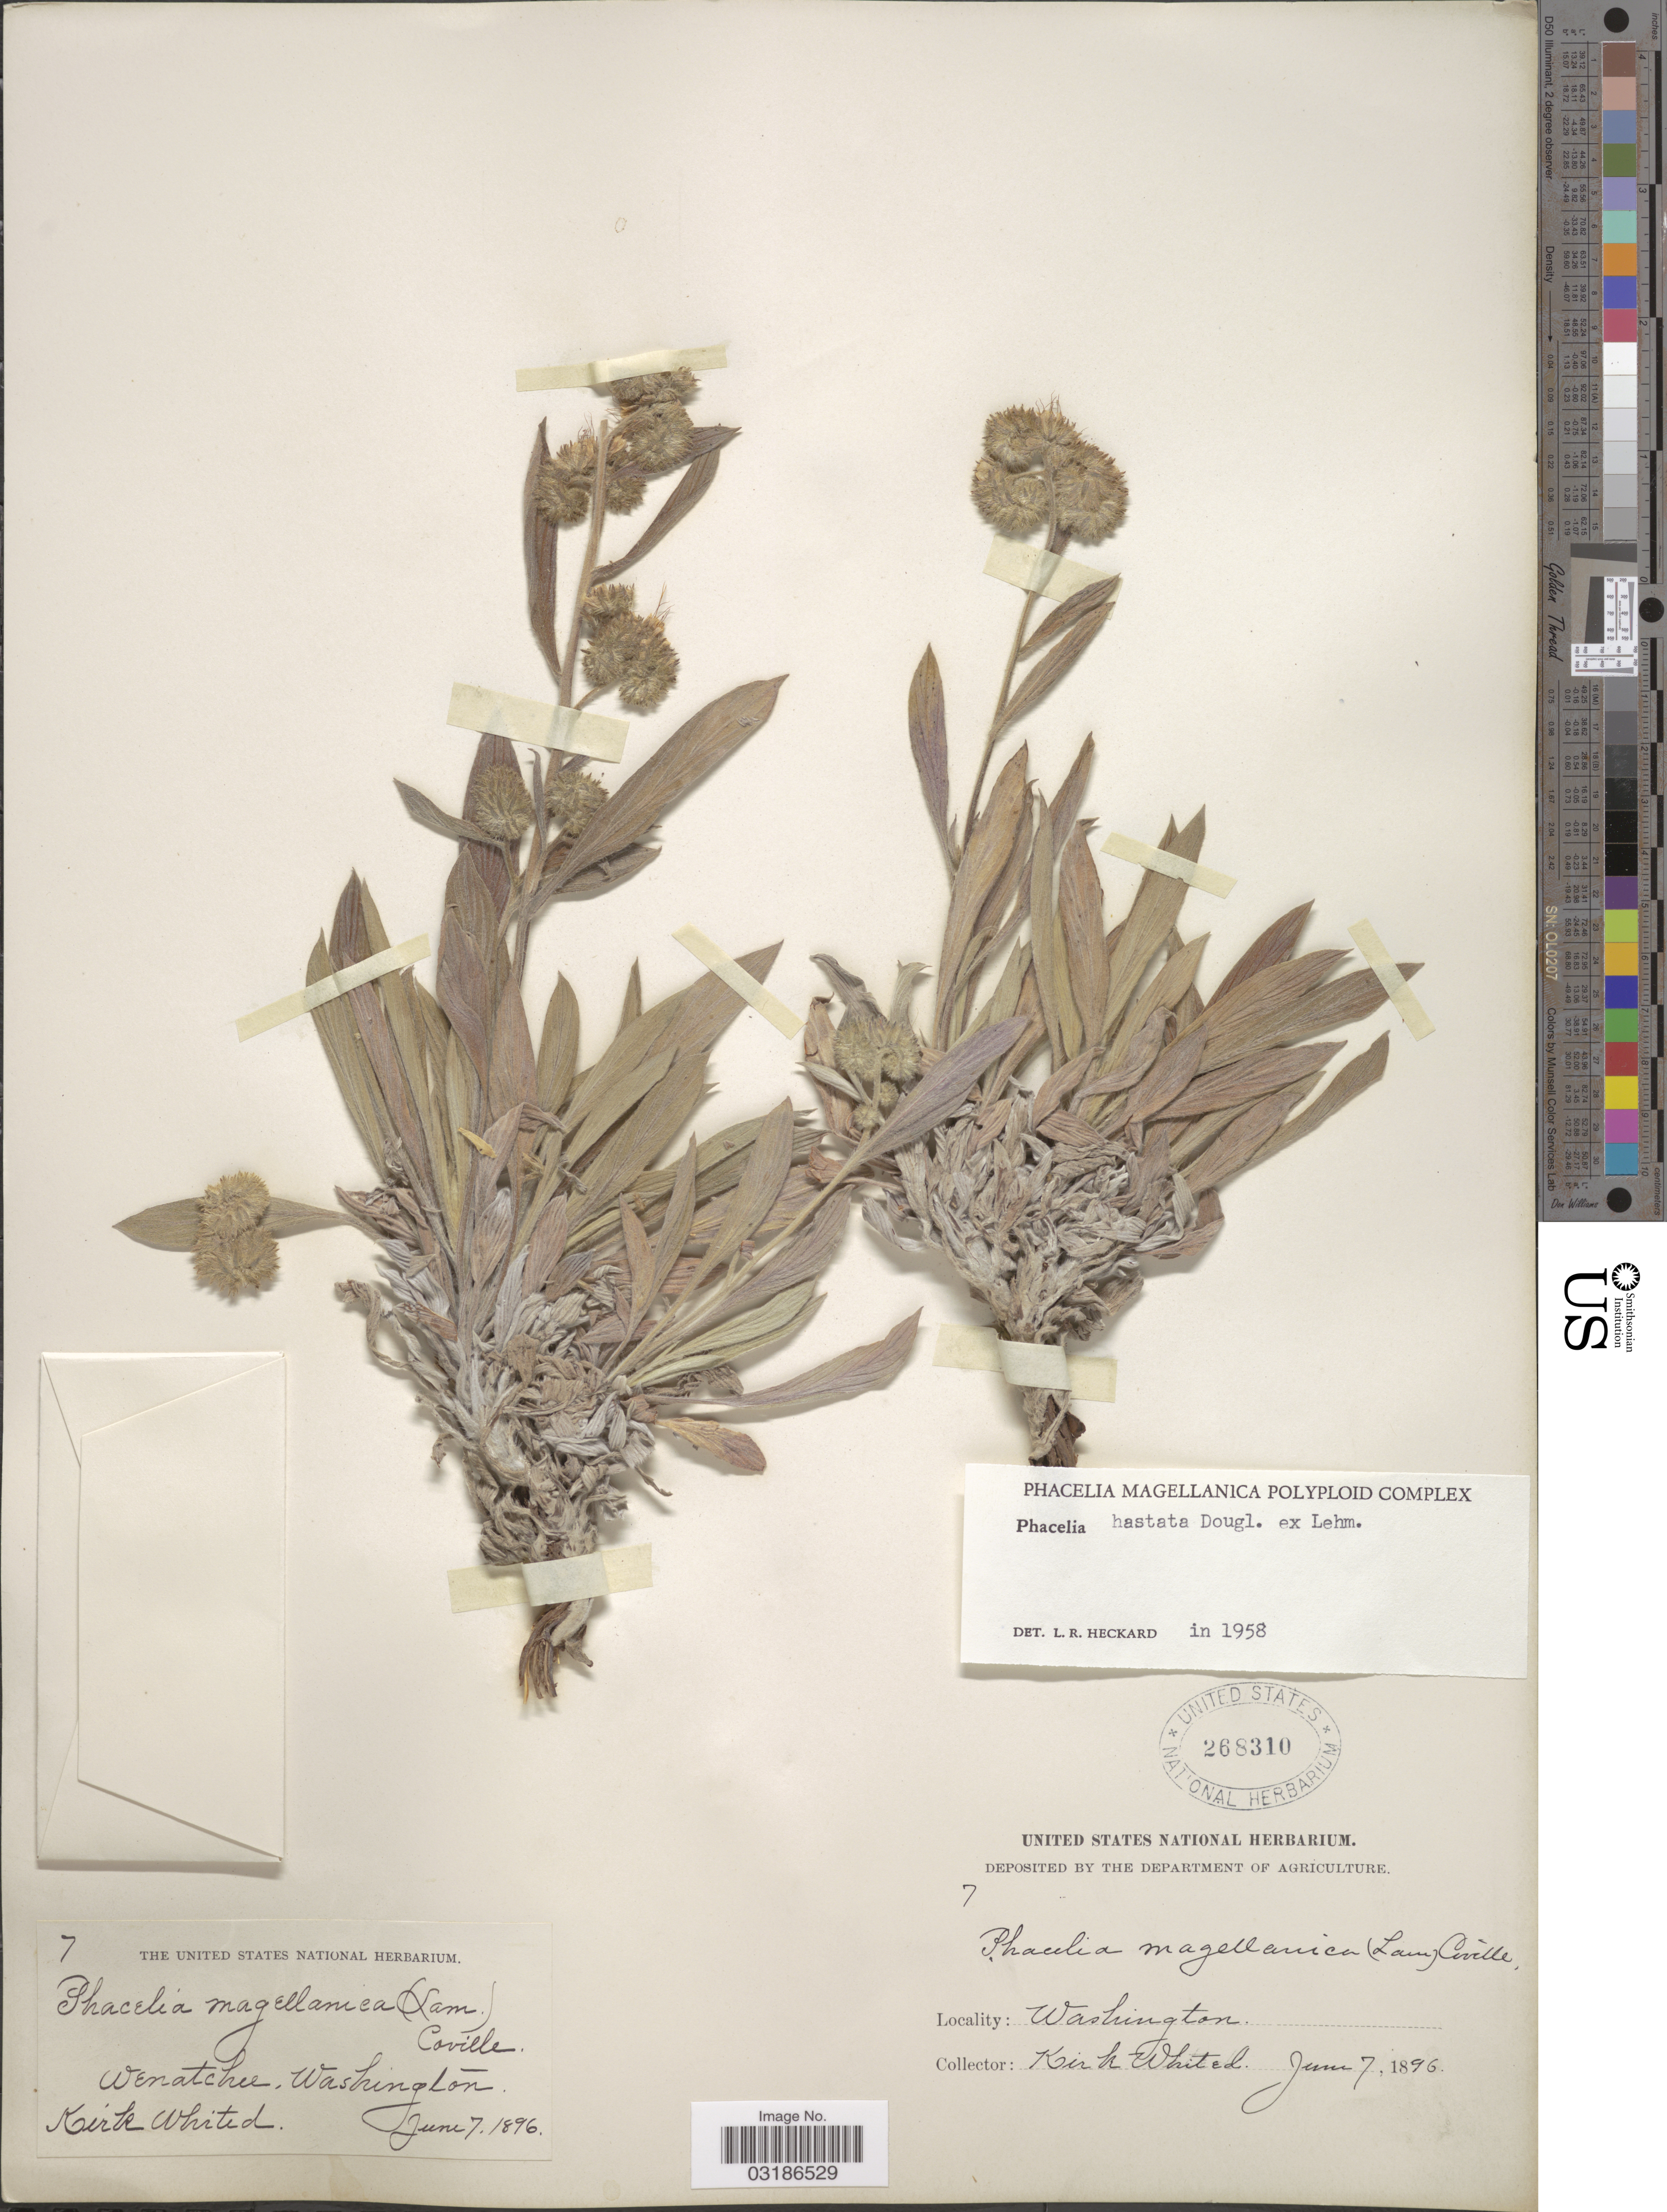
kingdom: Plantae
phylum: Tracheophyta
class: Magnoliopsida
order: Boraginales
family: Hydrophyllaceae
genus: Phacelia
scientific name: Phacelia hastata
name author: Douglas ex Lehm.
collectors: K. Whited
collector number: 7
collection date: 1896-06-07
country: United States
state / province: Washington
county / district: Chelan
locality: Wenatchee, Washington.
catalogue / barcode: US 268310